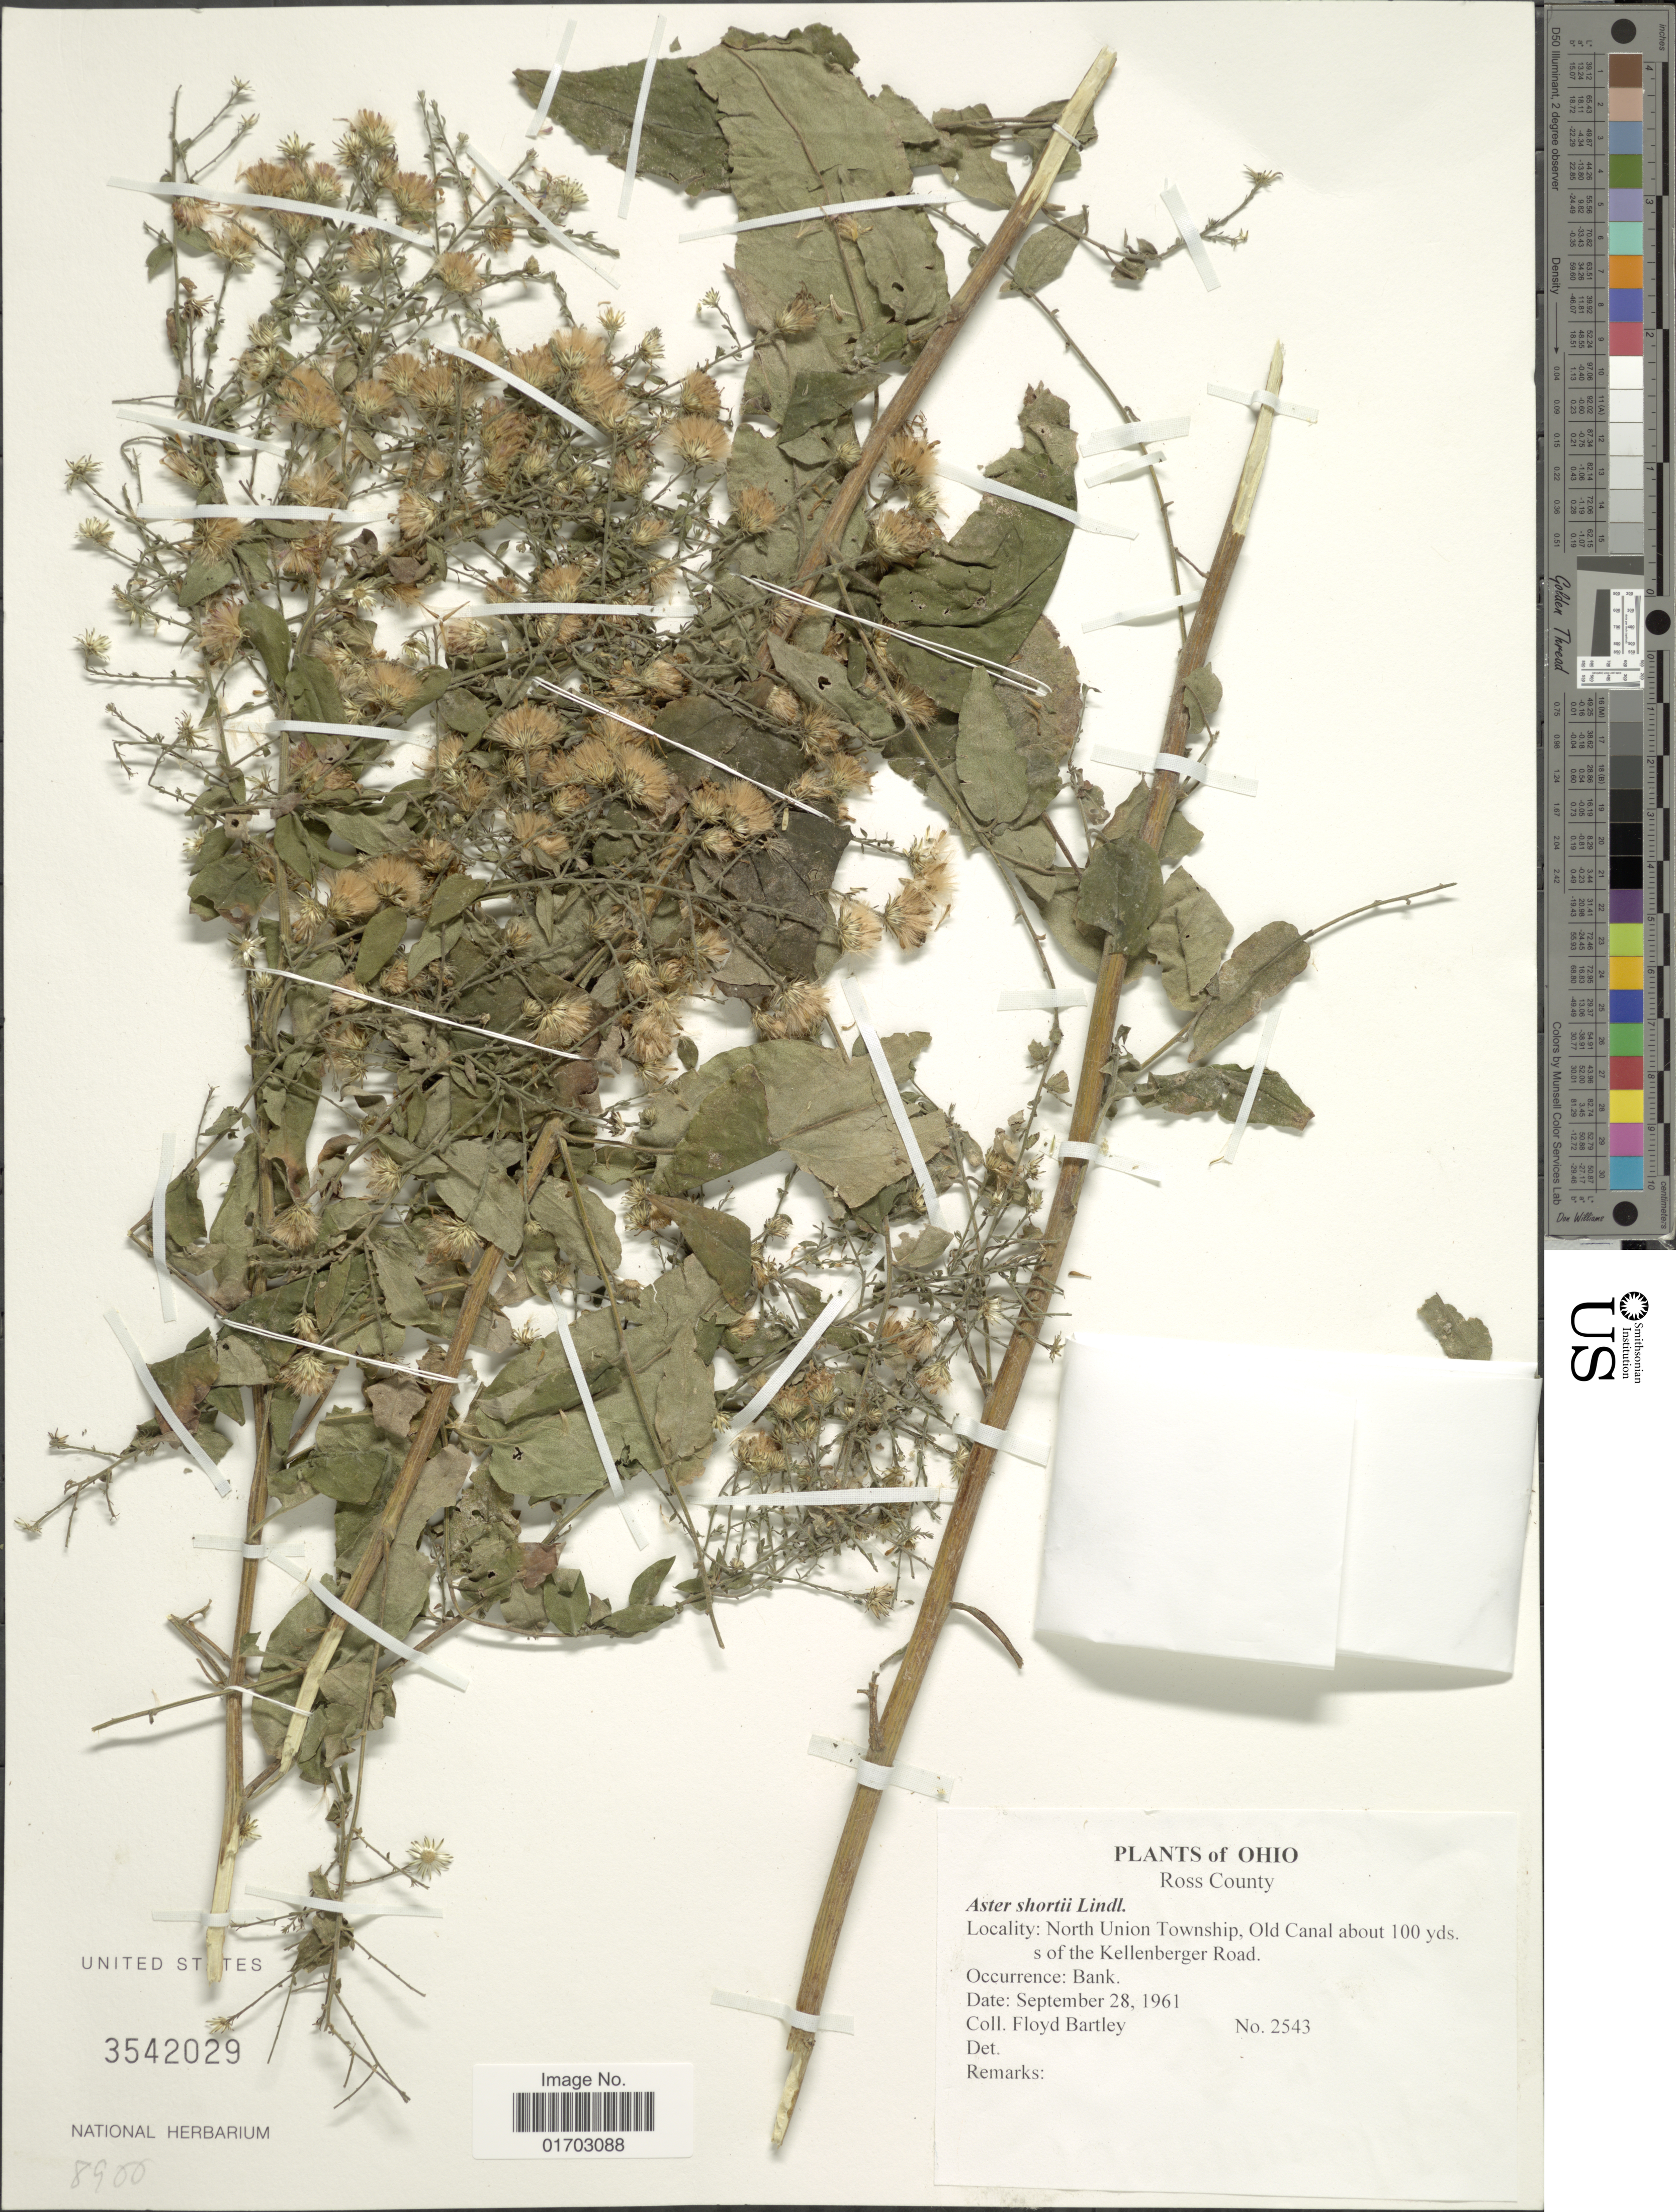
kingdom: Plantae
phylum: Tracheophyta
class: Magnoliopsida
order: Asterales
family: Asteraceae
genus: Symphyotrichum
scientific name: Symphyotrichum shortii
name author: (Lindl.) G.L. Nesom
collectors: F. Bartley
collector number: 2543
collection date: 1961-09-28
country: United States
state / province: Ohio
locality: Ross County, North Union Township, Old Canal about yds. s of the Kellenberger Road.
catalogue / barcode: US 3542029